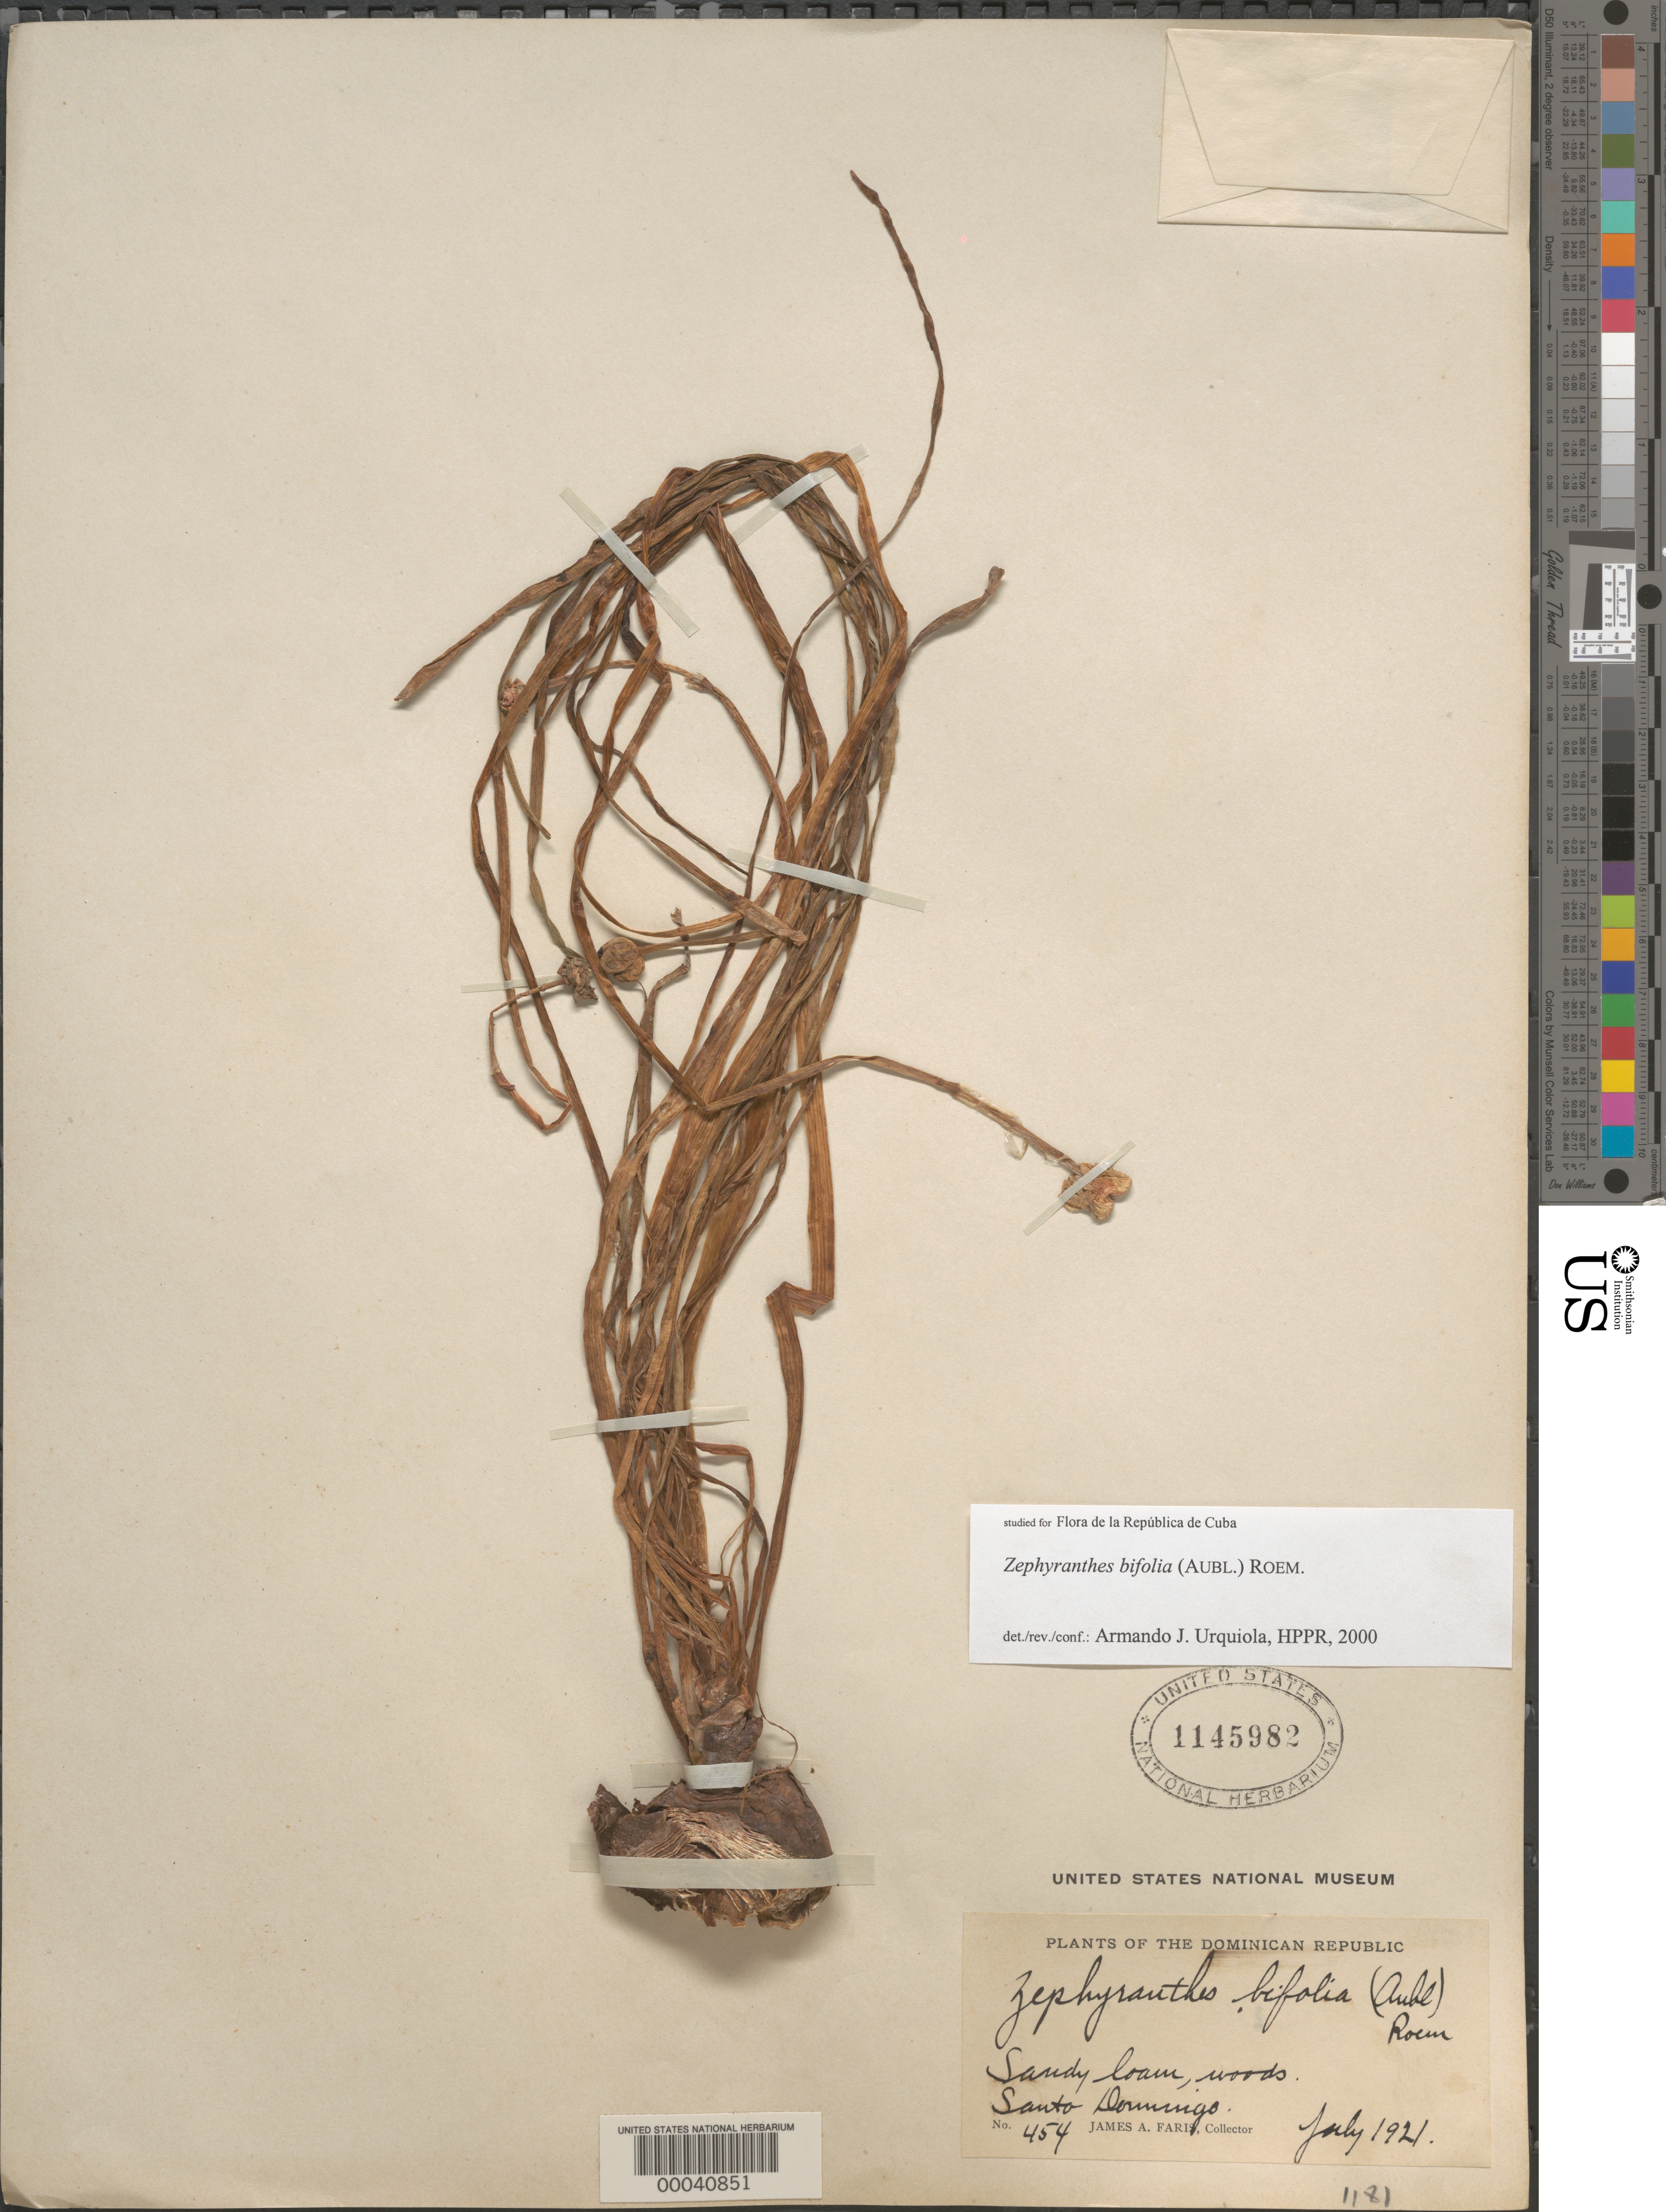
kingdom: Plantae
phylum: Tracheophyta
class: Liliopsida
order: Asparagales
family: Amaryllidaceae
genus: Zephyranthes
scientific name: Zephyranthes bifolia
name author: (Aubl.) M. Roem.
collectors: J. Faris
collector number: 454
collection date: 1921-07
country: Dominican Republic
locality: Santo Domingo.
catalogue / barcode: US 1145982